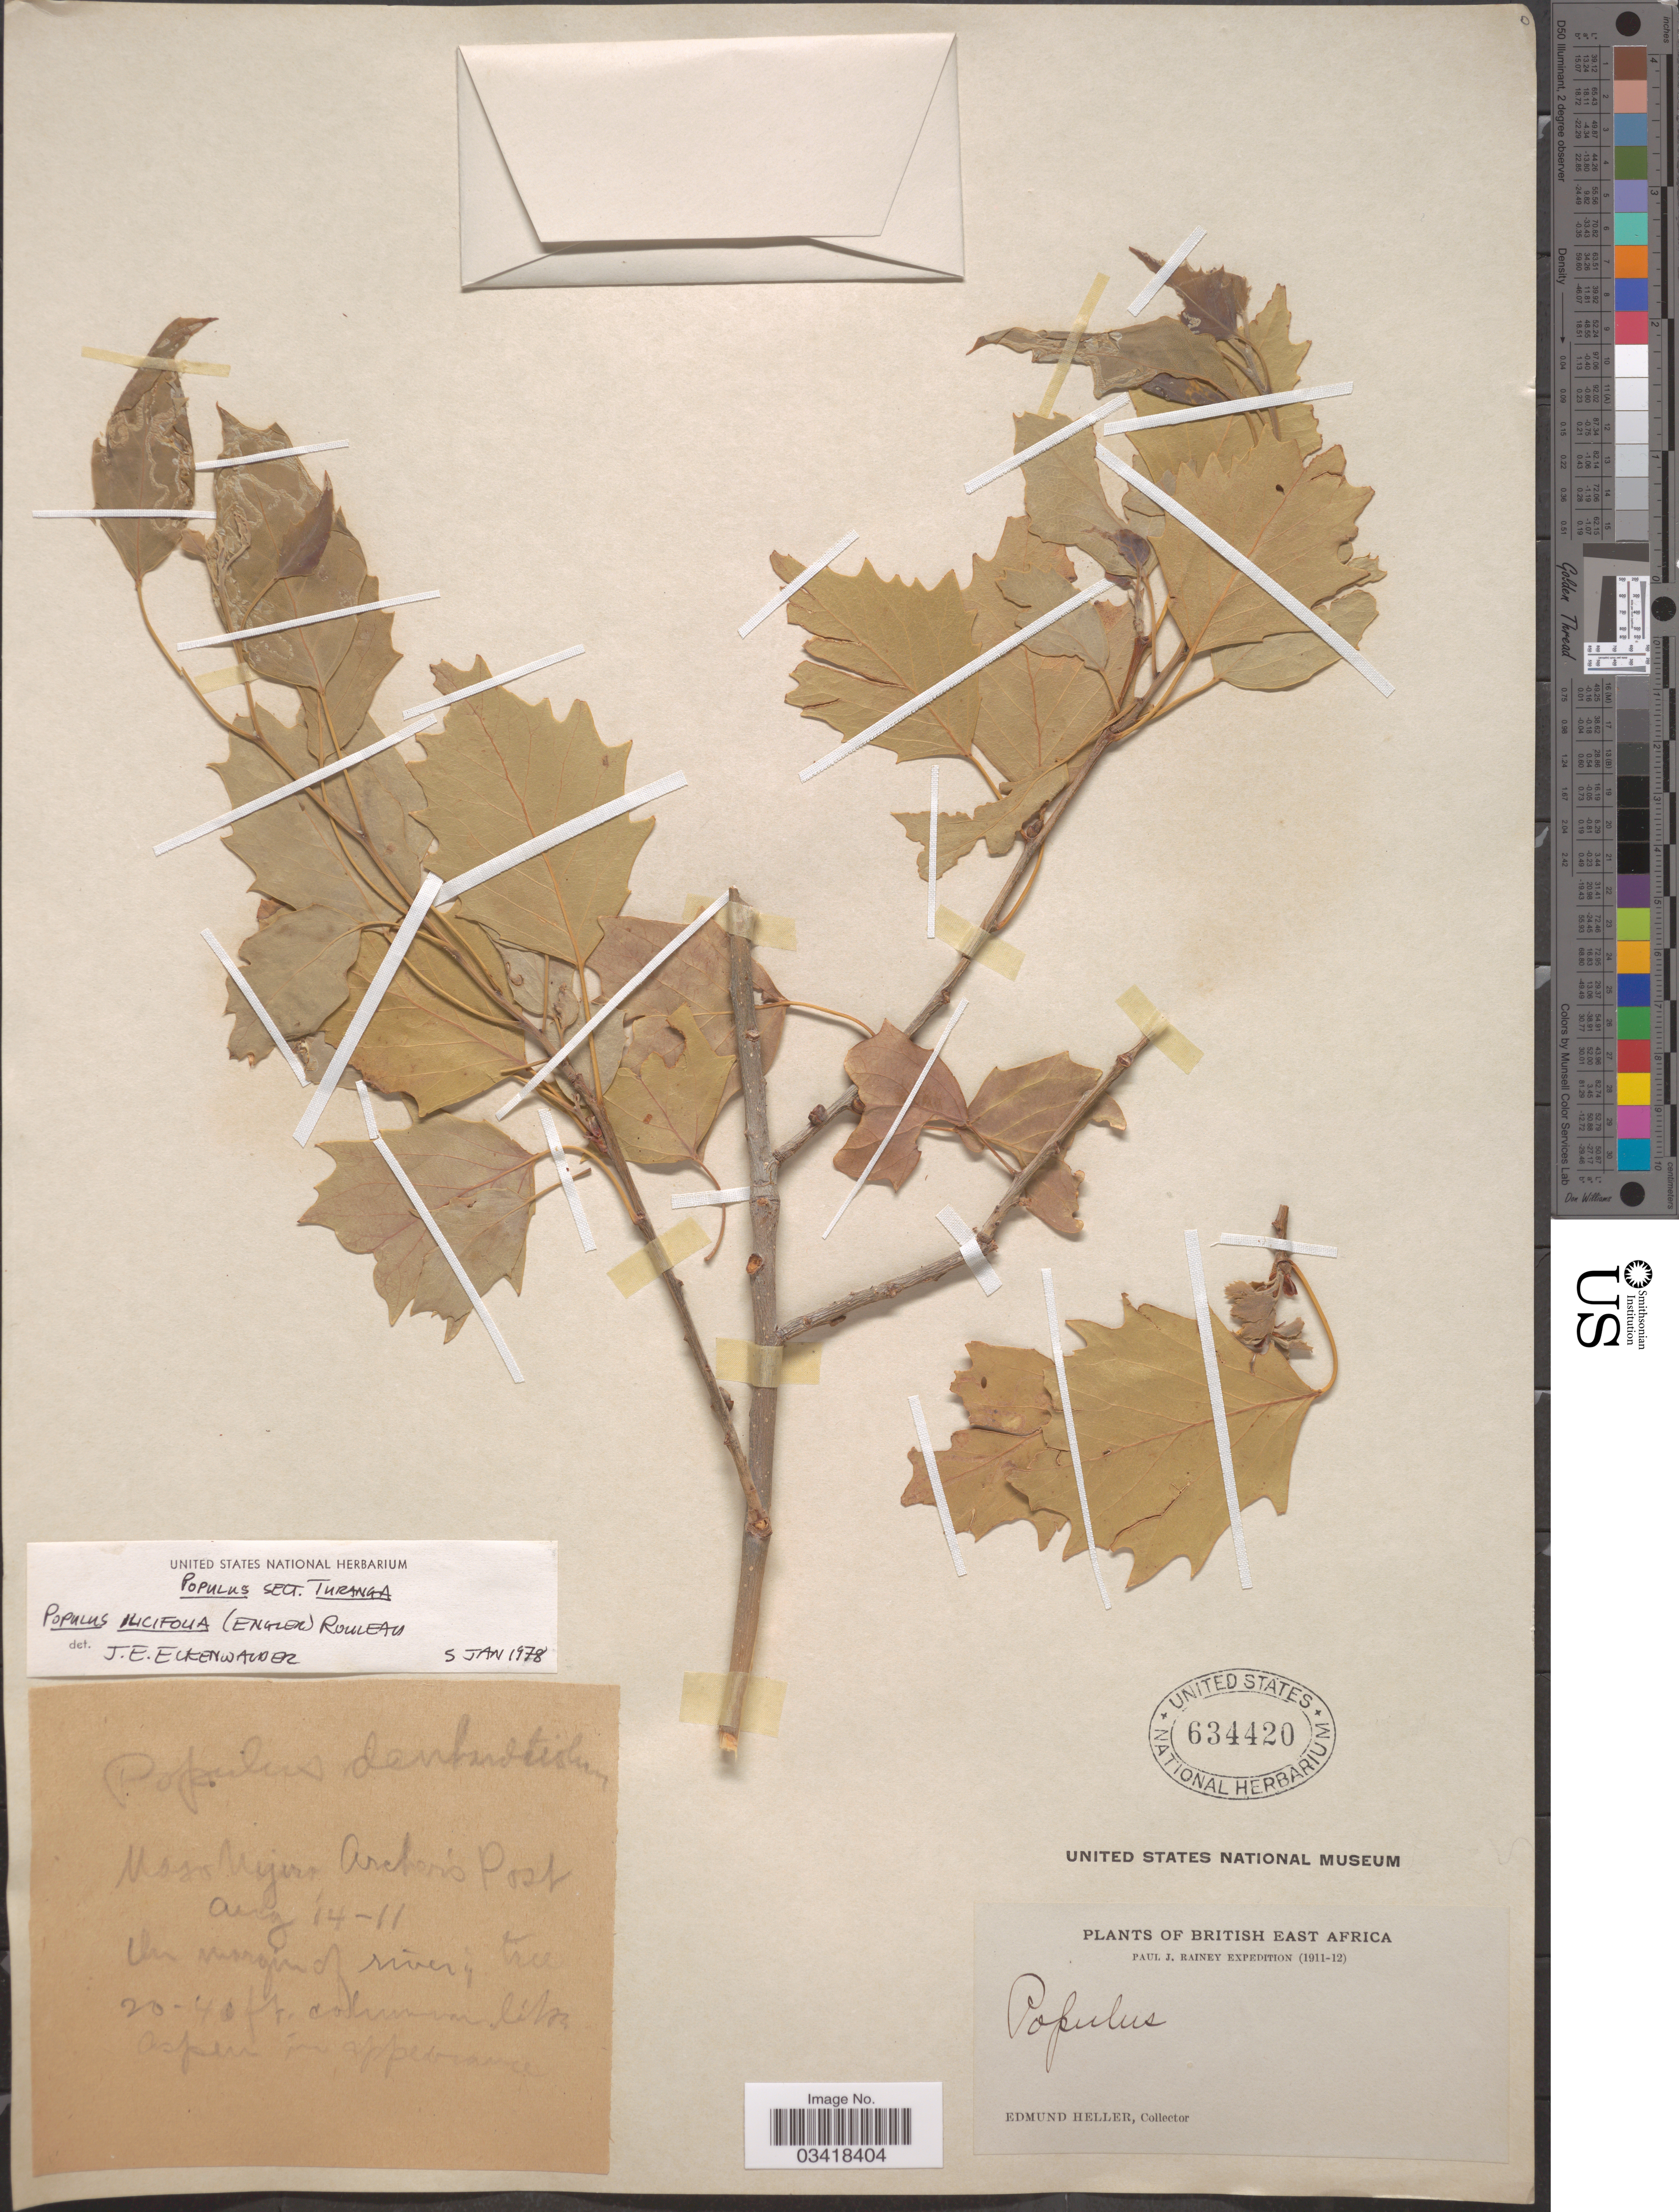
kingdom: Plantae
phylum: Tracheophyta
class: Magnoliopsida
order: Malpighiales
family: Salicaceae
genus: Populus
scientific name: Populus ilicifolia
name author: (Engl.) Rouleau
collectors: E. Heller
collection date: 1911/1912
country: Kenya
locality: British East Africa. Uaso Nyiro, Archers Post.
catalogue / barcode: US 634420